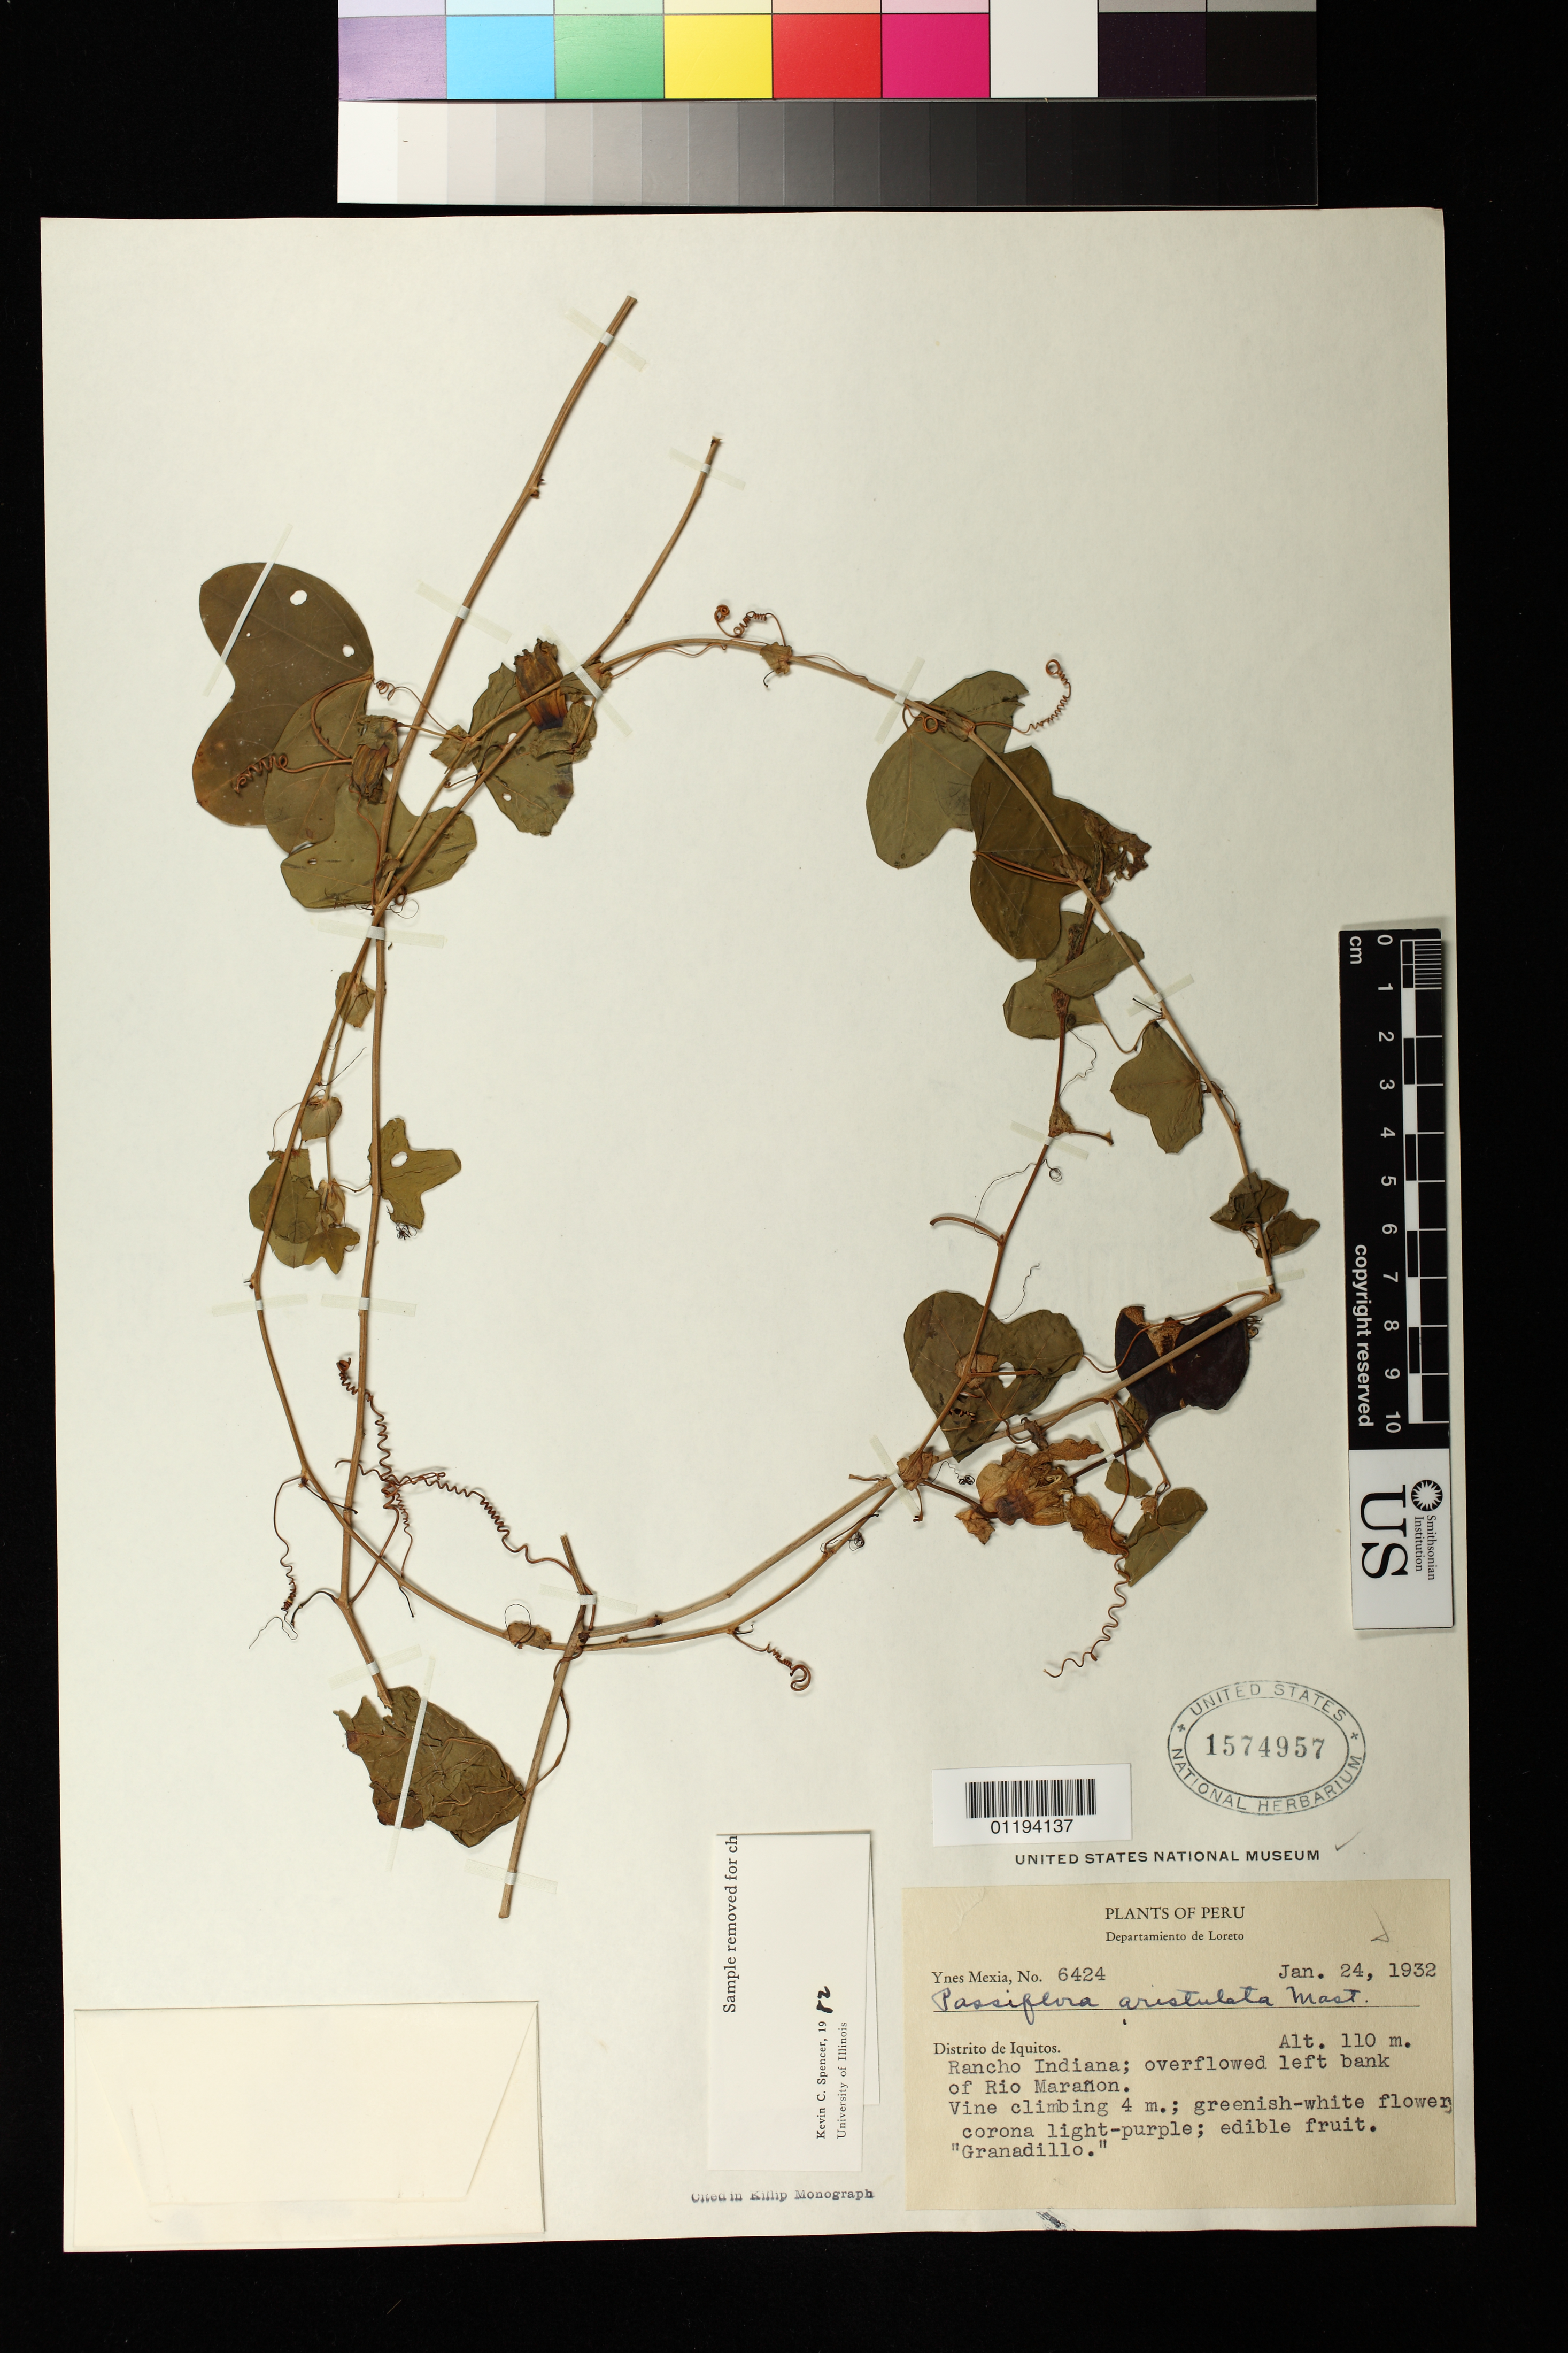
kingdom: Plantae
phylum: Tracheophyta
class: Magnoliopsida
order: Malpighiales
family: Passifloraceae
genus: Passiflora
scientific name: Passiflora aristulata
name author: Mast.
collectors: Y. Mexia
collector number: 6424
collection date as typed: Jan 24 1932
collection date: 1932-01-24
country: Peru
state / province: Loreto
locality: Distrito de Iquitos: Rancho Indiana; overflowed left bank of Rio Maranon.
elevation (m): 110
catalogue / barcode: US 1574957